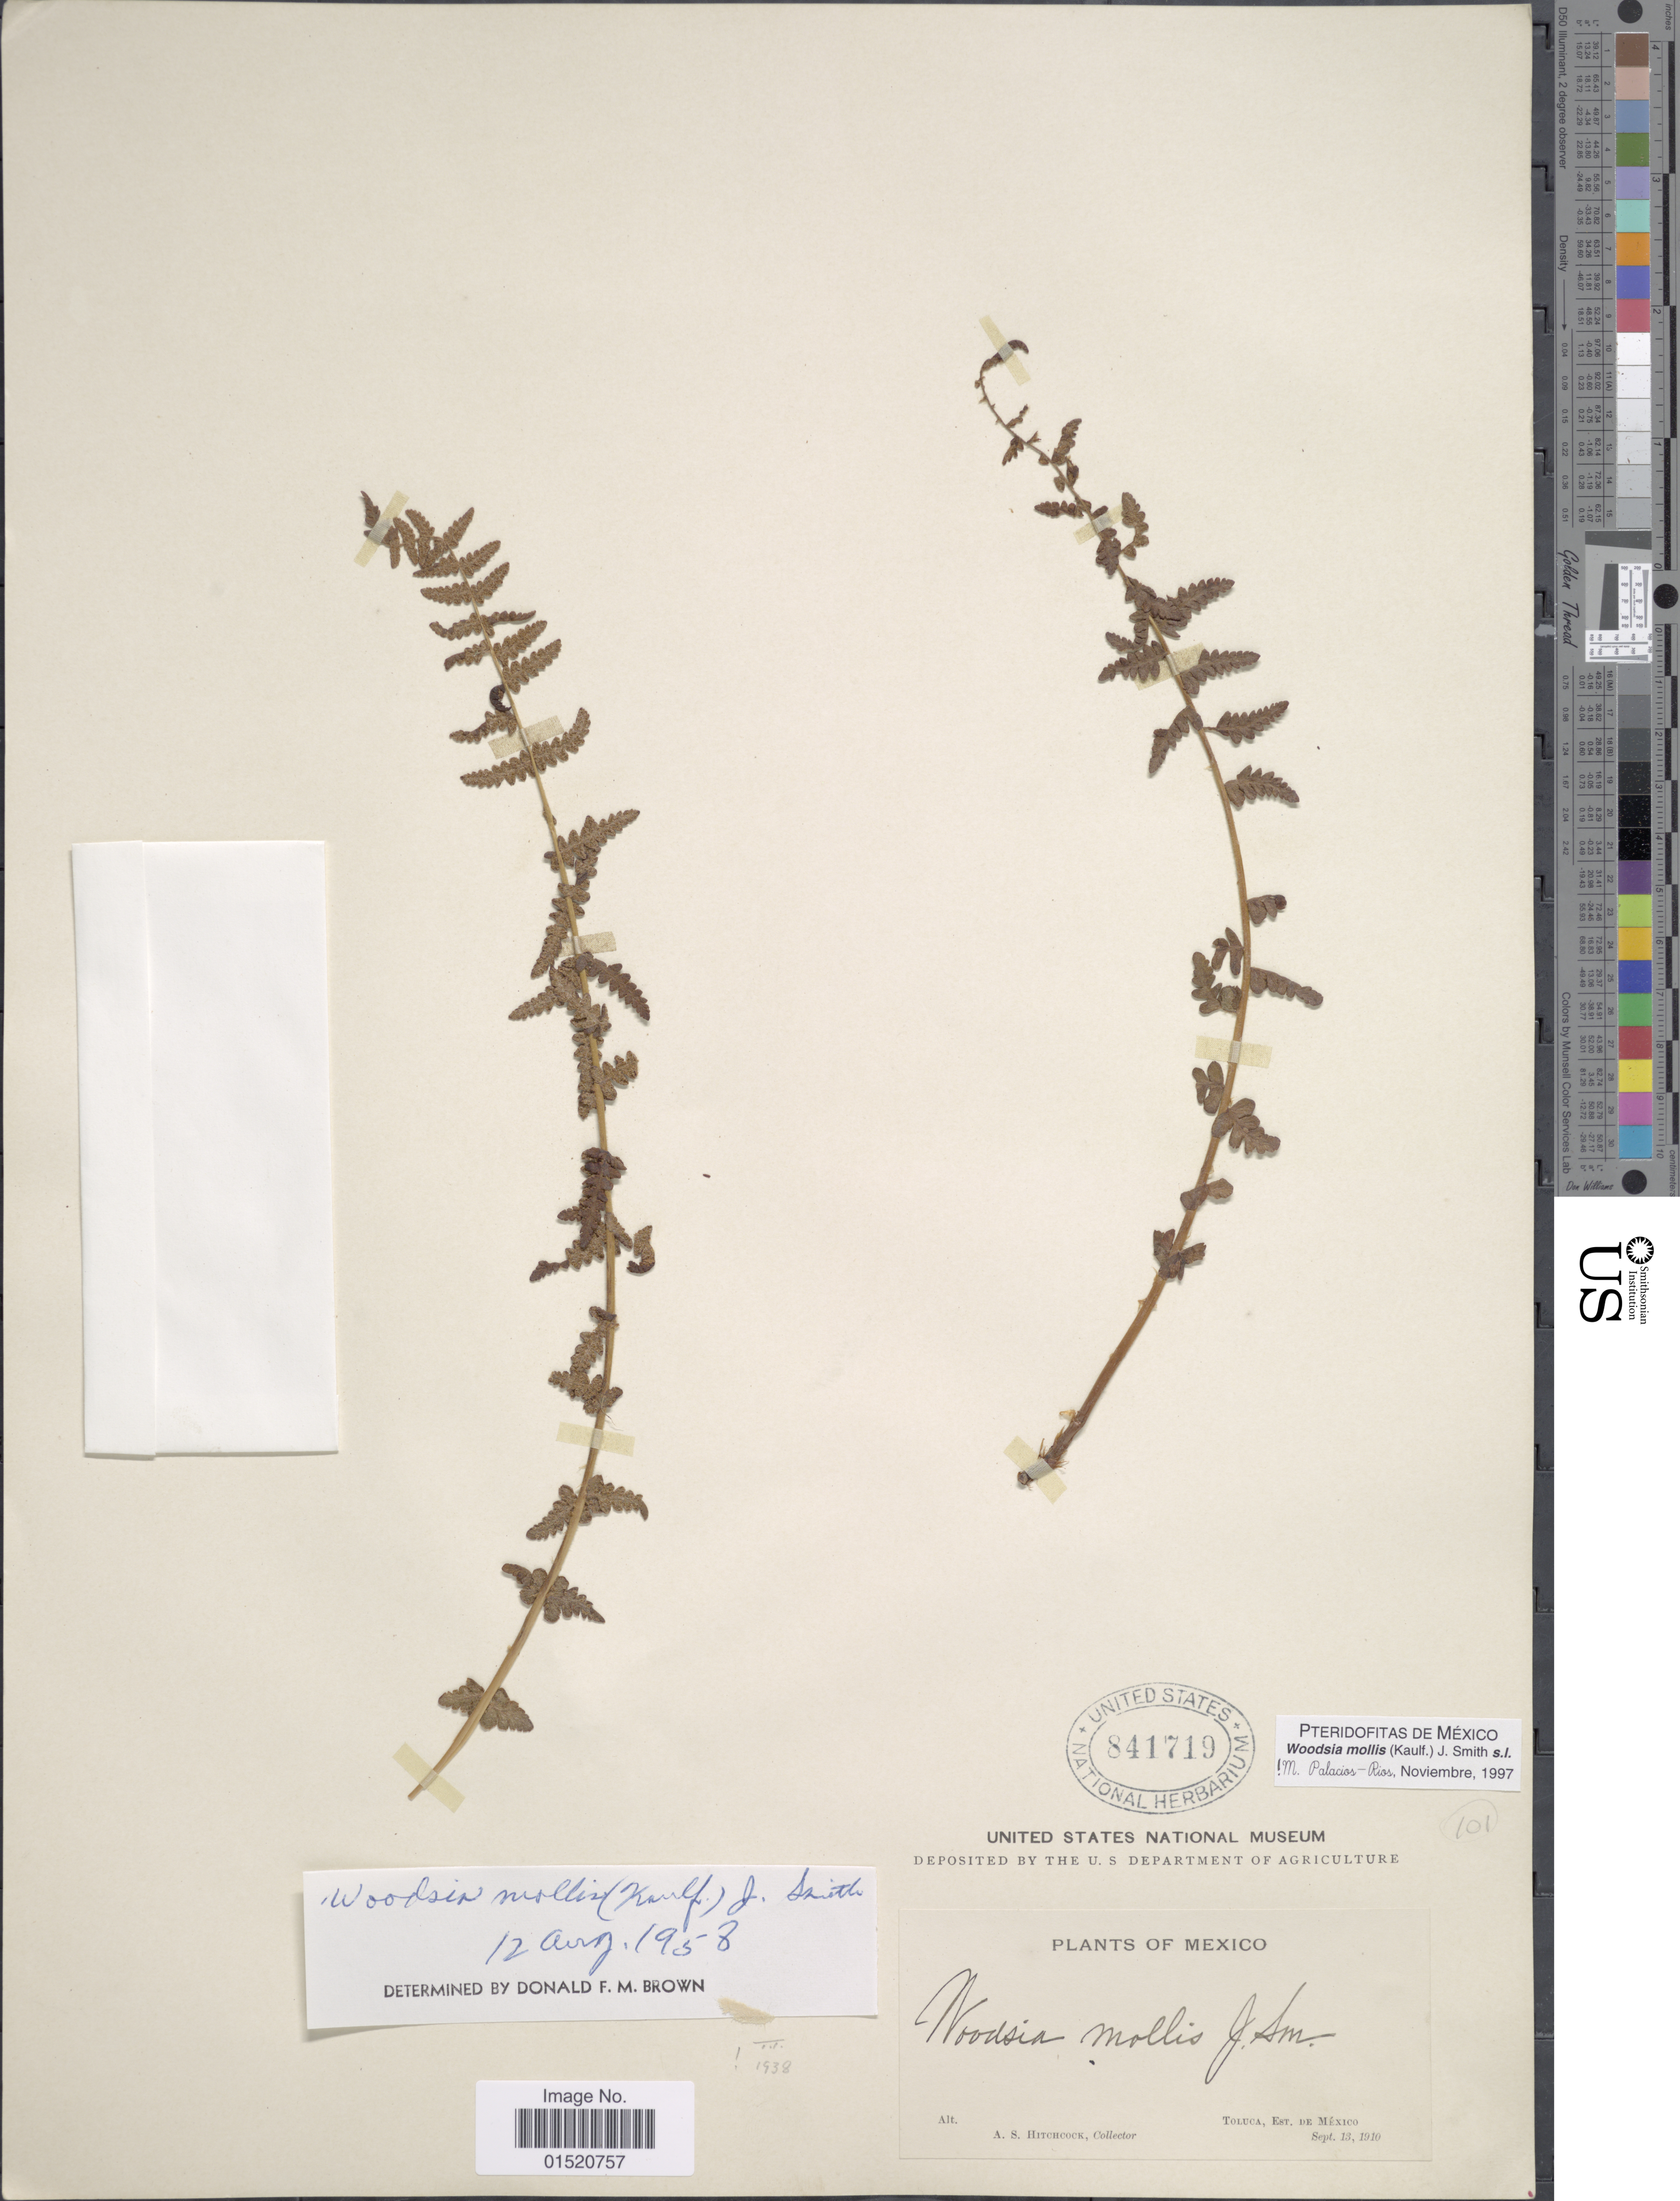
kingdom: Plantae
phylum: Tracheophyta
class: Polypodiopsida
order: Polypodiales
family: Woodsiaceae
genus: Woodsia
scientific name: Woodsia mollis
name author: (Kaulf.) J. Sm.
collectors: A. S. Hitchcock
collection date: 1910-09-13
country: Mexico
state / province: México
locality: Toluca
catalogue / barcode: US 841719